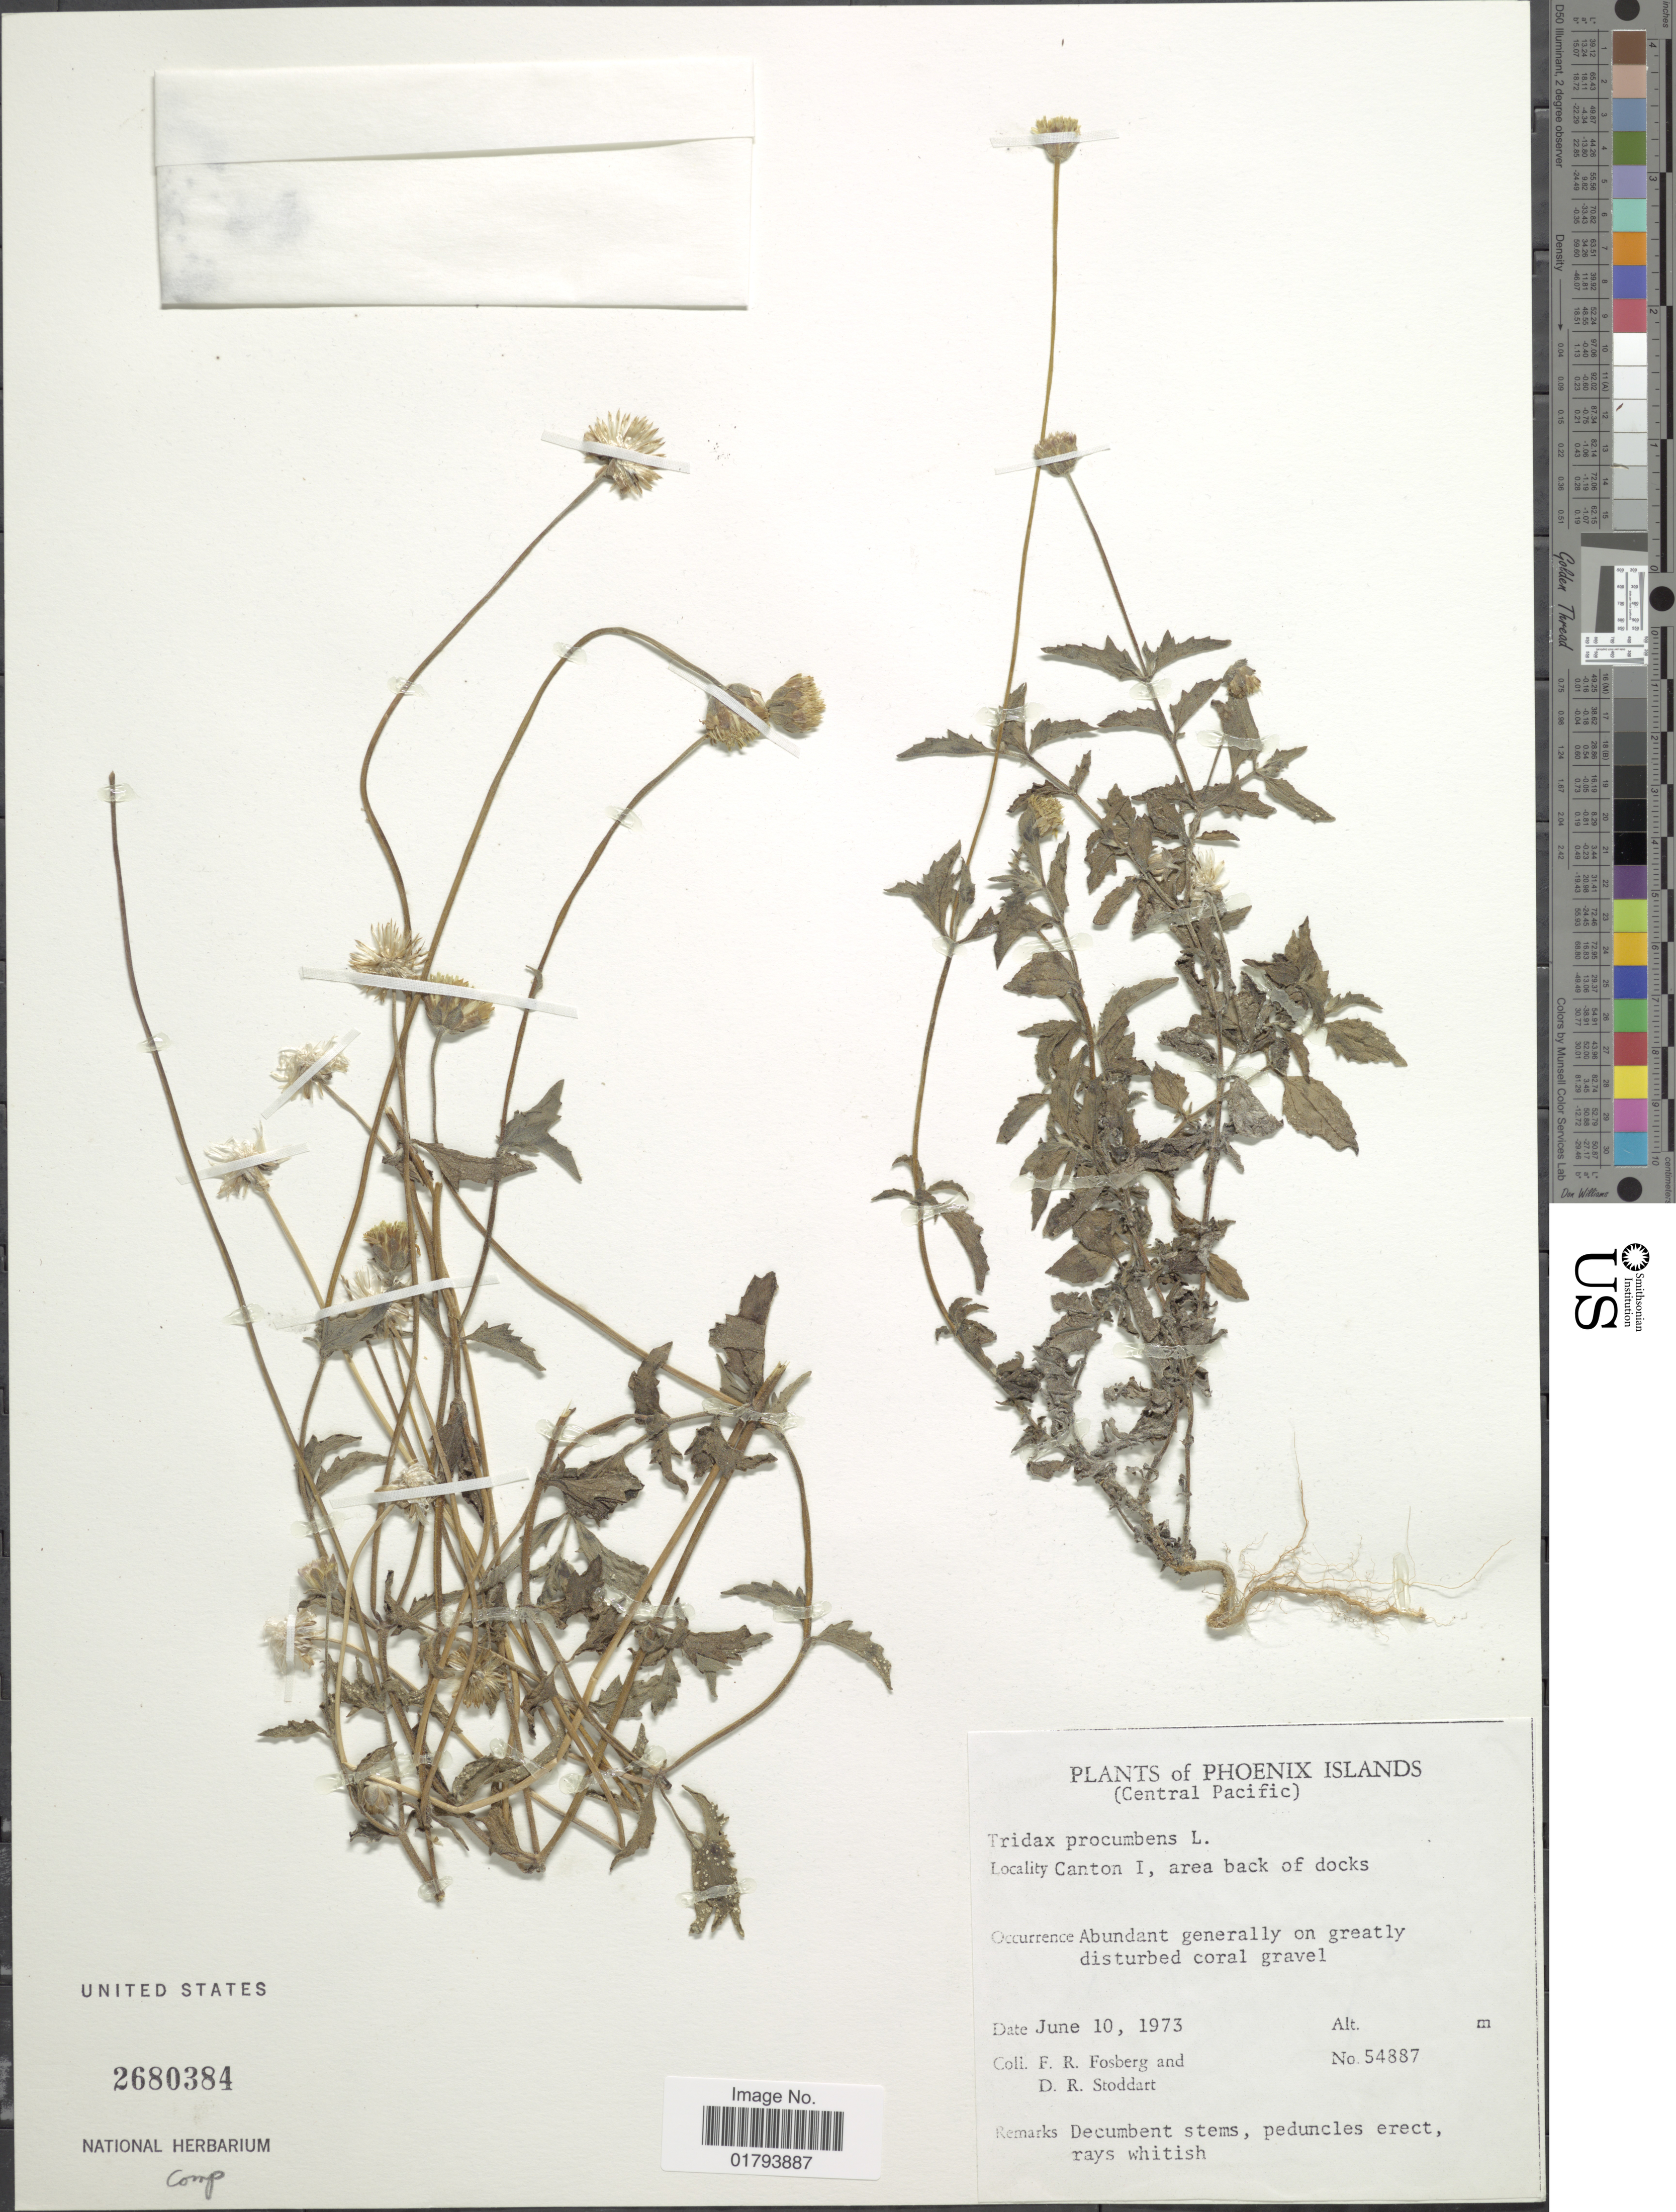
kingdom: Plantae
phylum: Tracheophyta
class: Magnoliopsida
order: Asterales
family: Asteraceae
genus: Tridax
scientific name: Tridax procumbens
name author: L.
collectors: F. R. Fosberg & D. R. Stoddart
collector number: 54887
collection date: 1973-06-10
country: Kiribati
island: Kanton [Canton] Atoll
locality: Phoenix Islands (Central Pacific) Canton I, area back of docks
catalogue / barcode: US 2680384